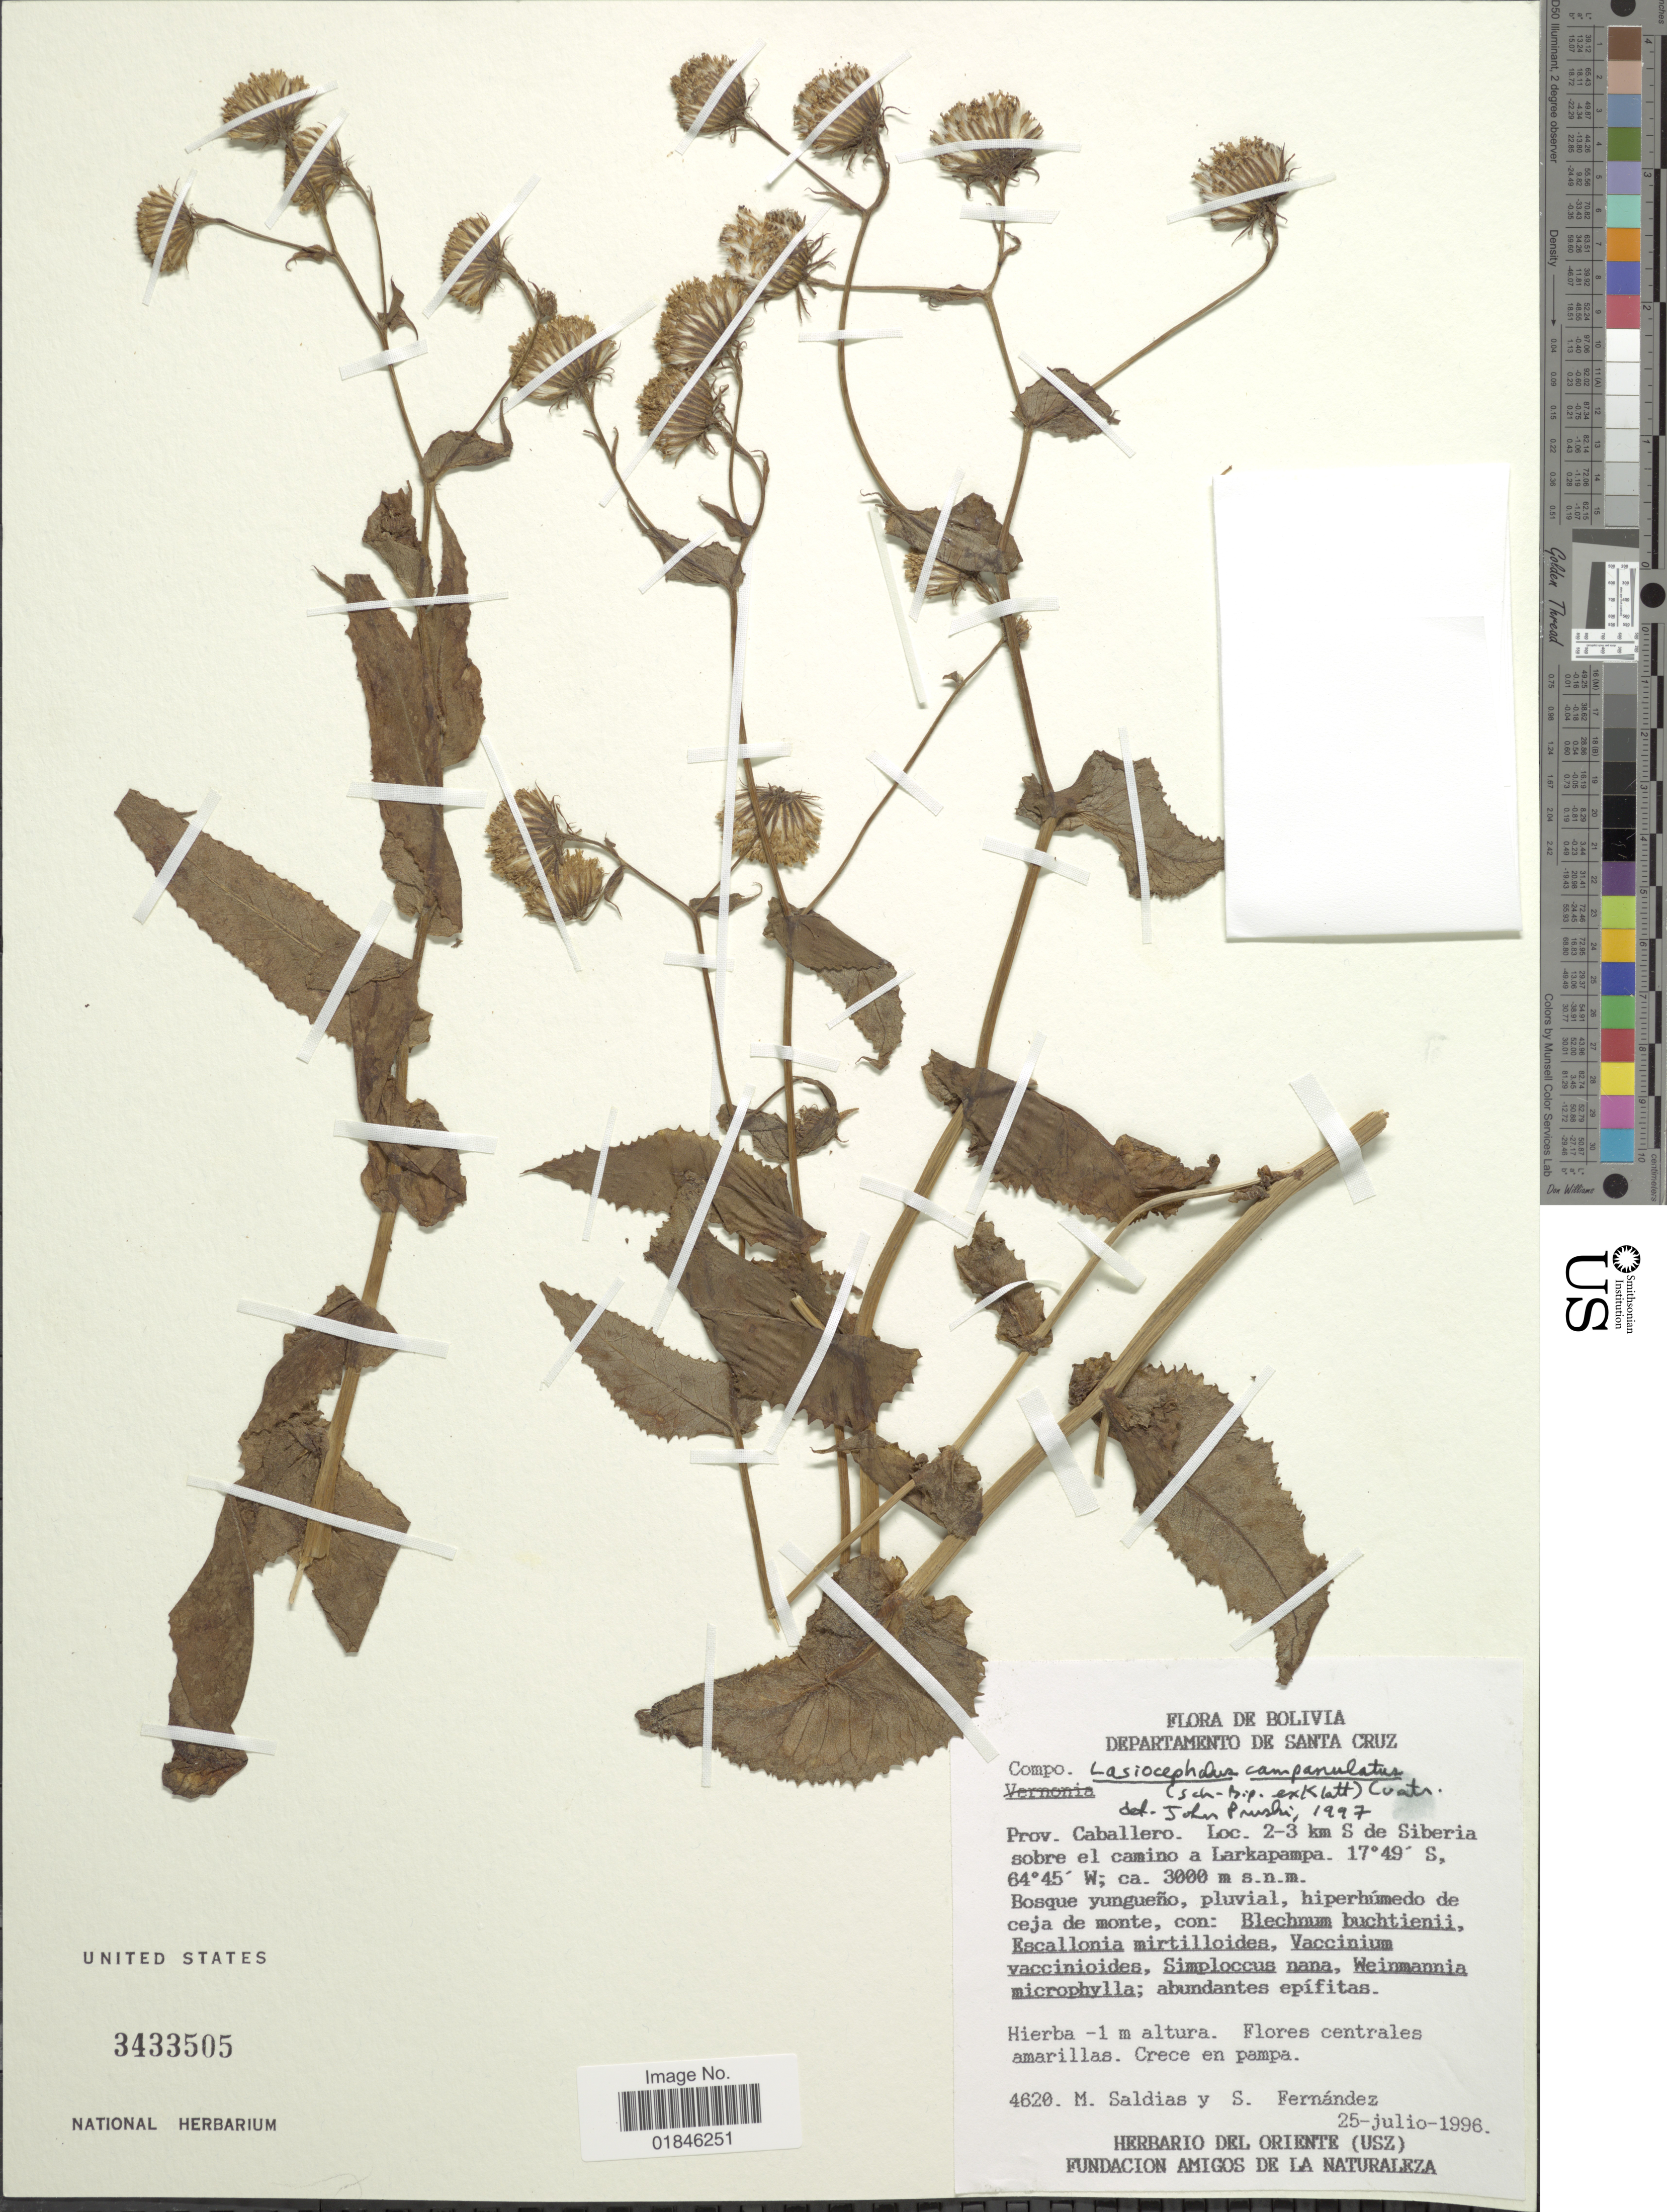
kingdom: Plantae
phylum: Tracheophyta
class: Magnoliopsida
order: Asterales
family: Asteraceae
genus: Senecio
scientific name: Senecio betonicifolius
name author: DC.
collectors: M. Saldias & S. Fernandez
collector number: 4620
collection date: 1996-07-25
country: Bolivia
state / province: Santa Cruz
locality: Departamento de Santa Cruz. Prov. Caballero. Loc. 2-3 km S de Siberia sobre el camino a Larkapampa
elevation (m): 3000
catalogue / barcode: US 3433505